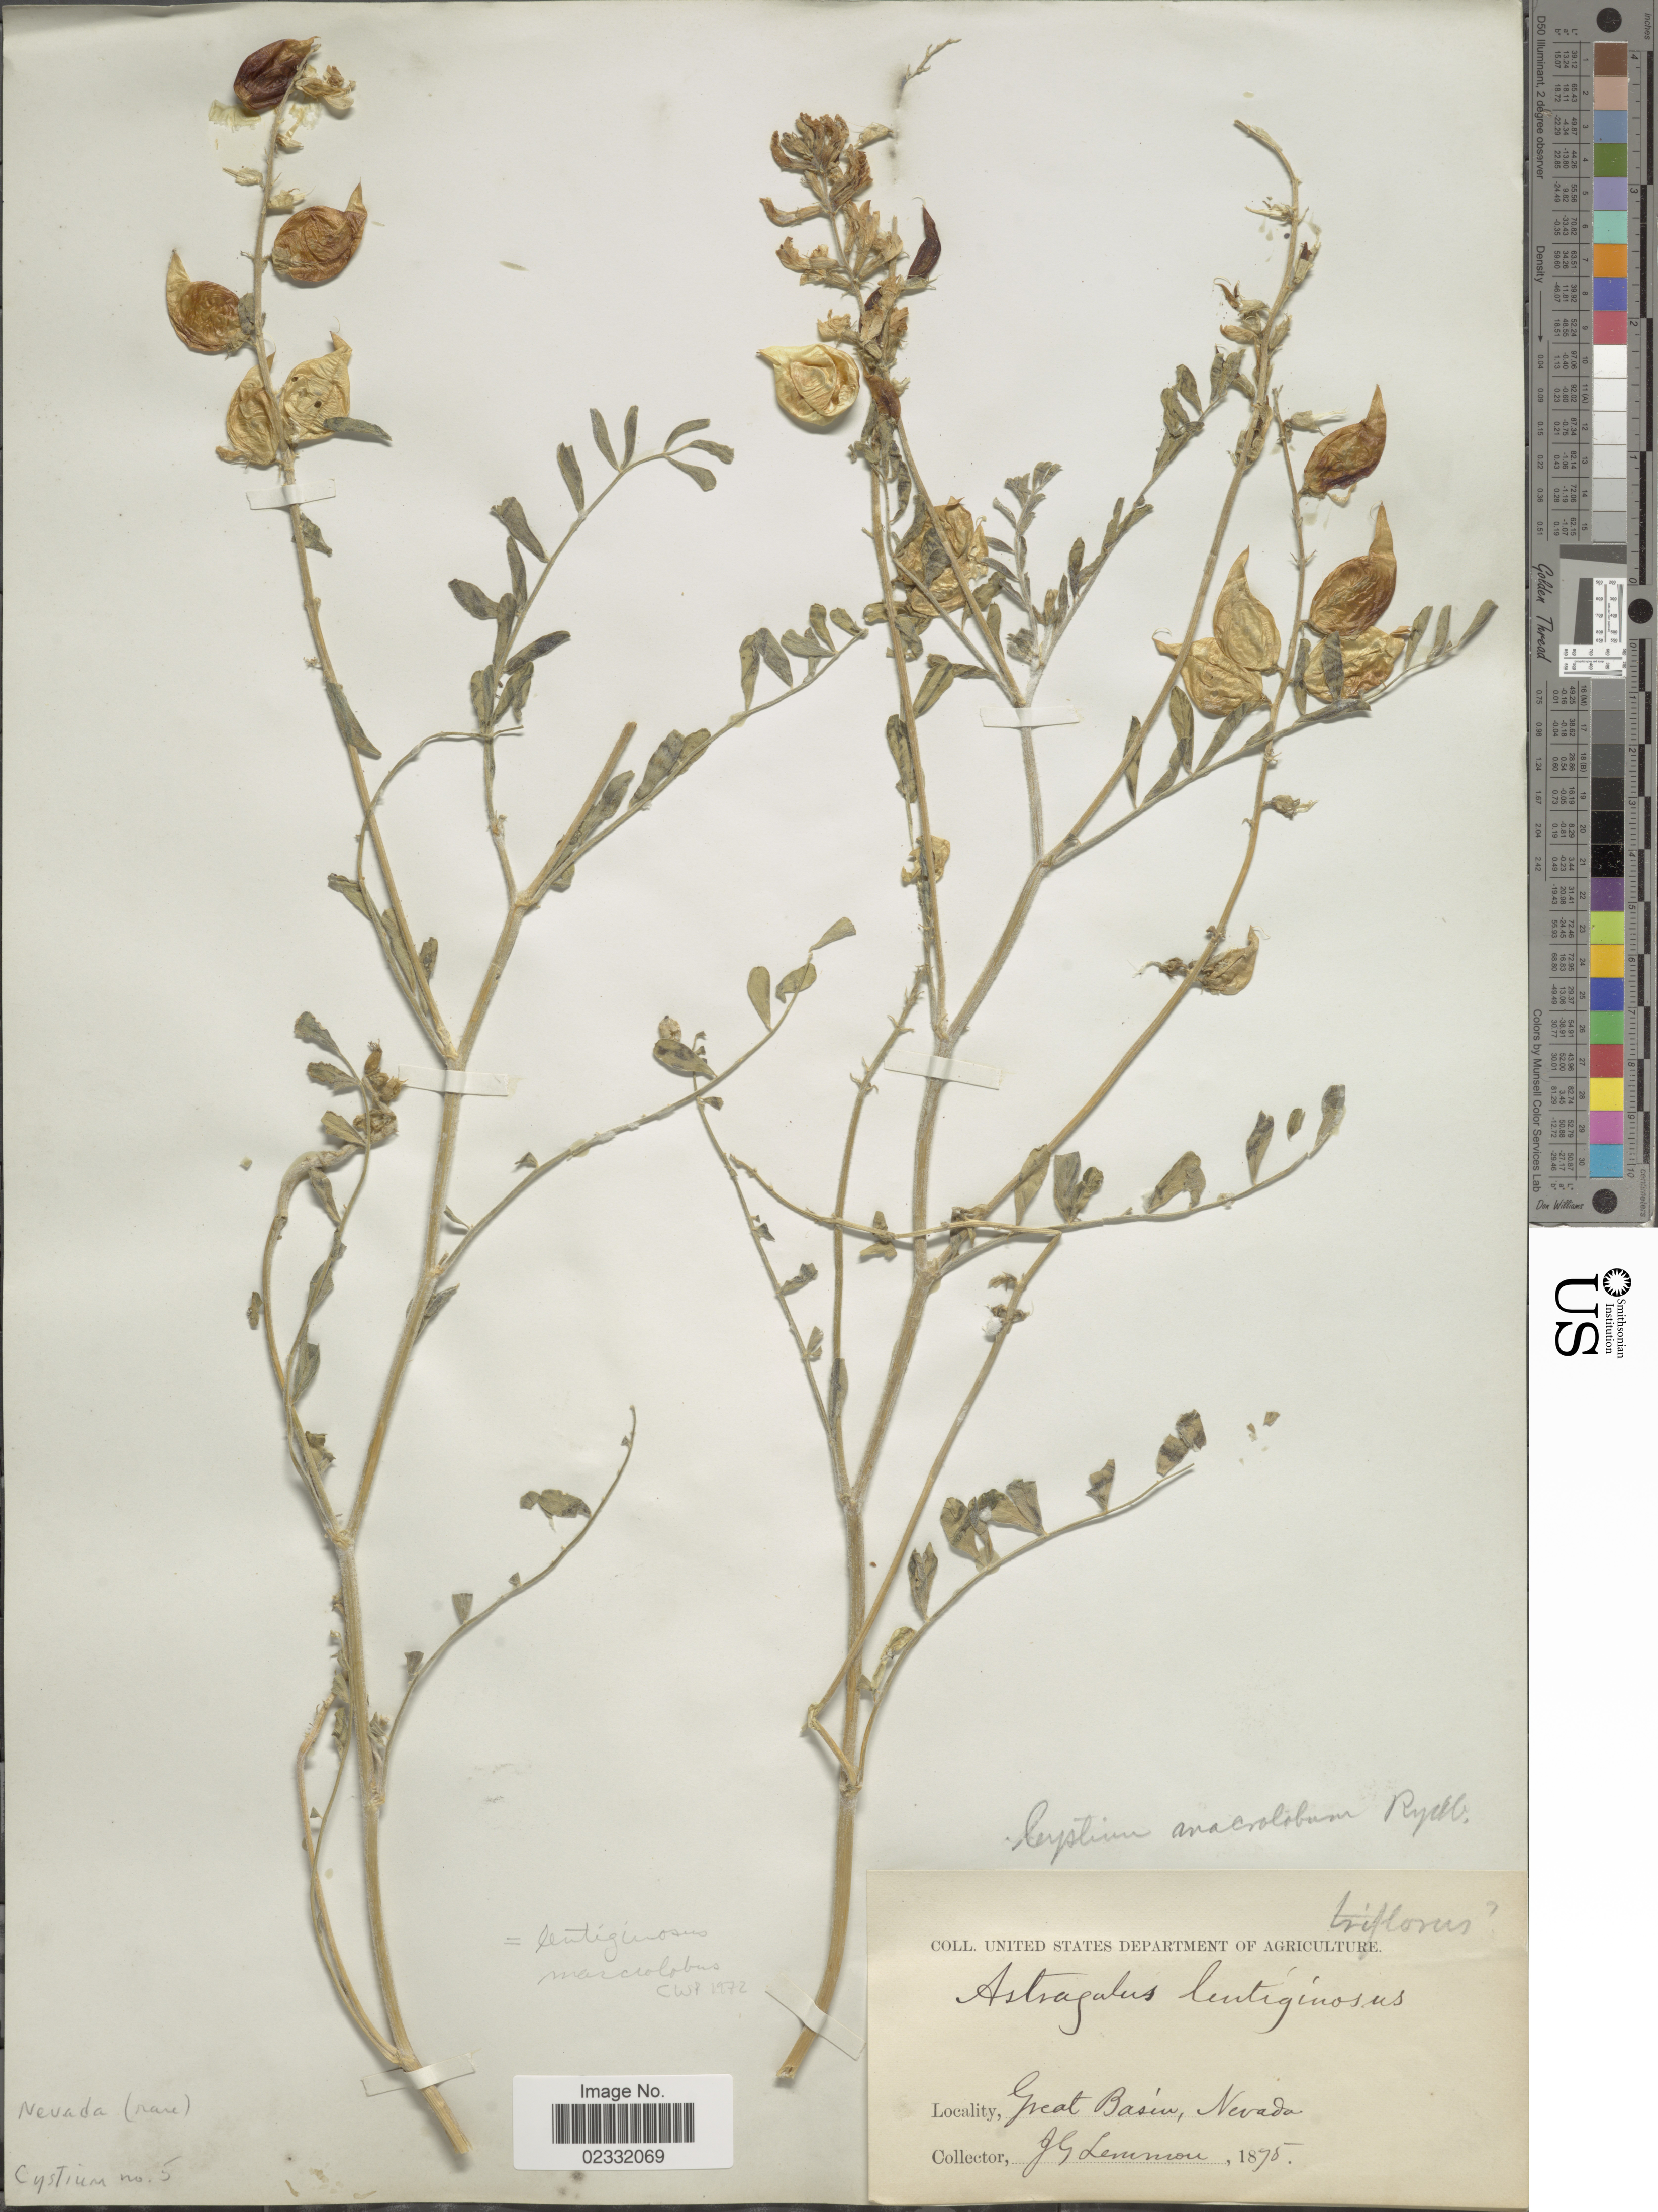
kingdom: Plantae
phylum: Tracheophyta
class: Magnoliopsida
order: Fabales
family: Fabaceae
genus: Astragalus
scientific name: Astragalus lentiginosus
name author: Douglas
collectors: J. Lemmon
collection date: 1875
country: United States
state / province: Nevada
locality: Great Basin